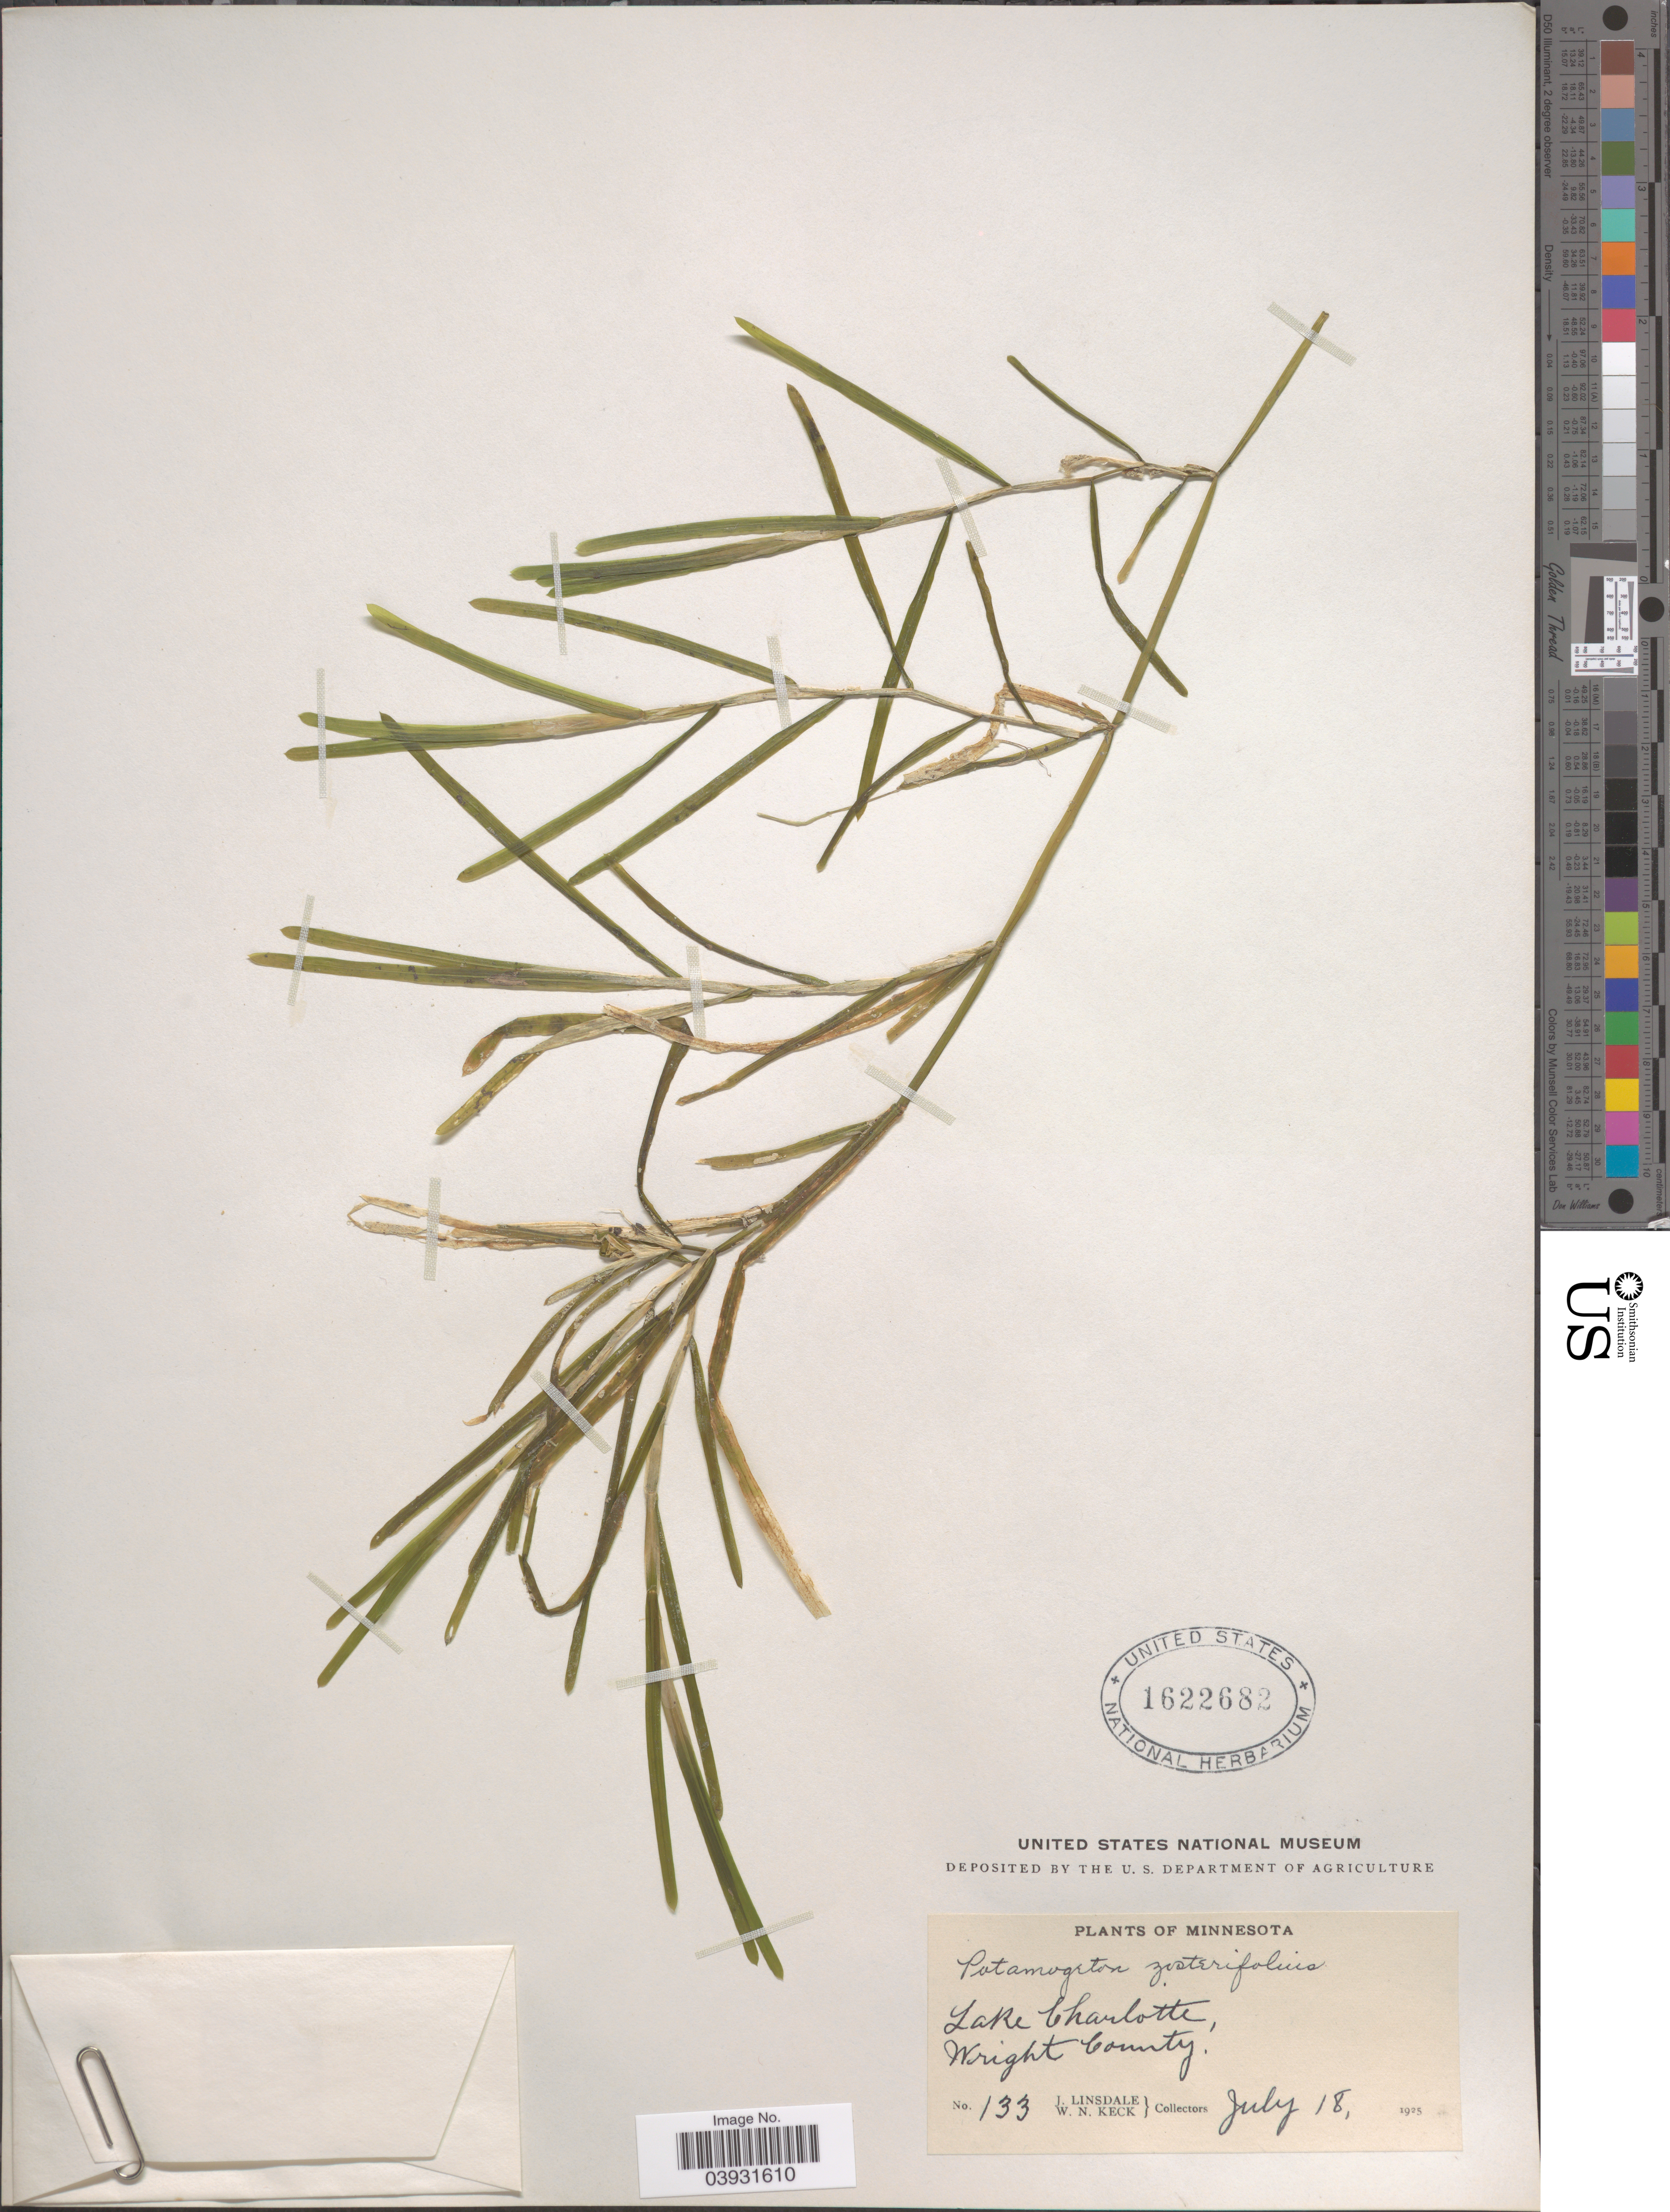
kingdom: Plantae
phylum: Tracheophyta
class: Liliopsida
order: Alismatales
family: Potamogetonaceae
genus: Potamogeton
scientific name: Potamogeton zosterifolius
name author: Schumach.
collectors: J. Linsdale & W. Keck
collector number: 133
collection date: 1925-07-18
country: United States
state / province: Minnesota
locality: Lake Charlotte, Wright County.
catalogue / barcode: US 1622682